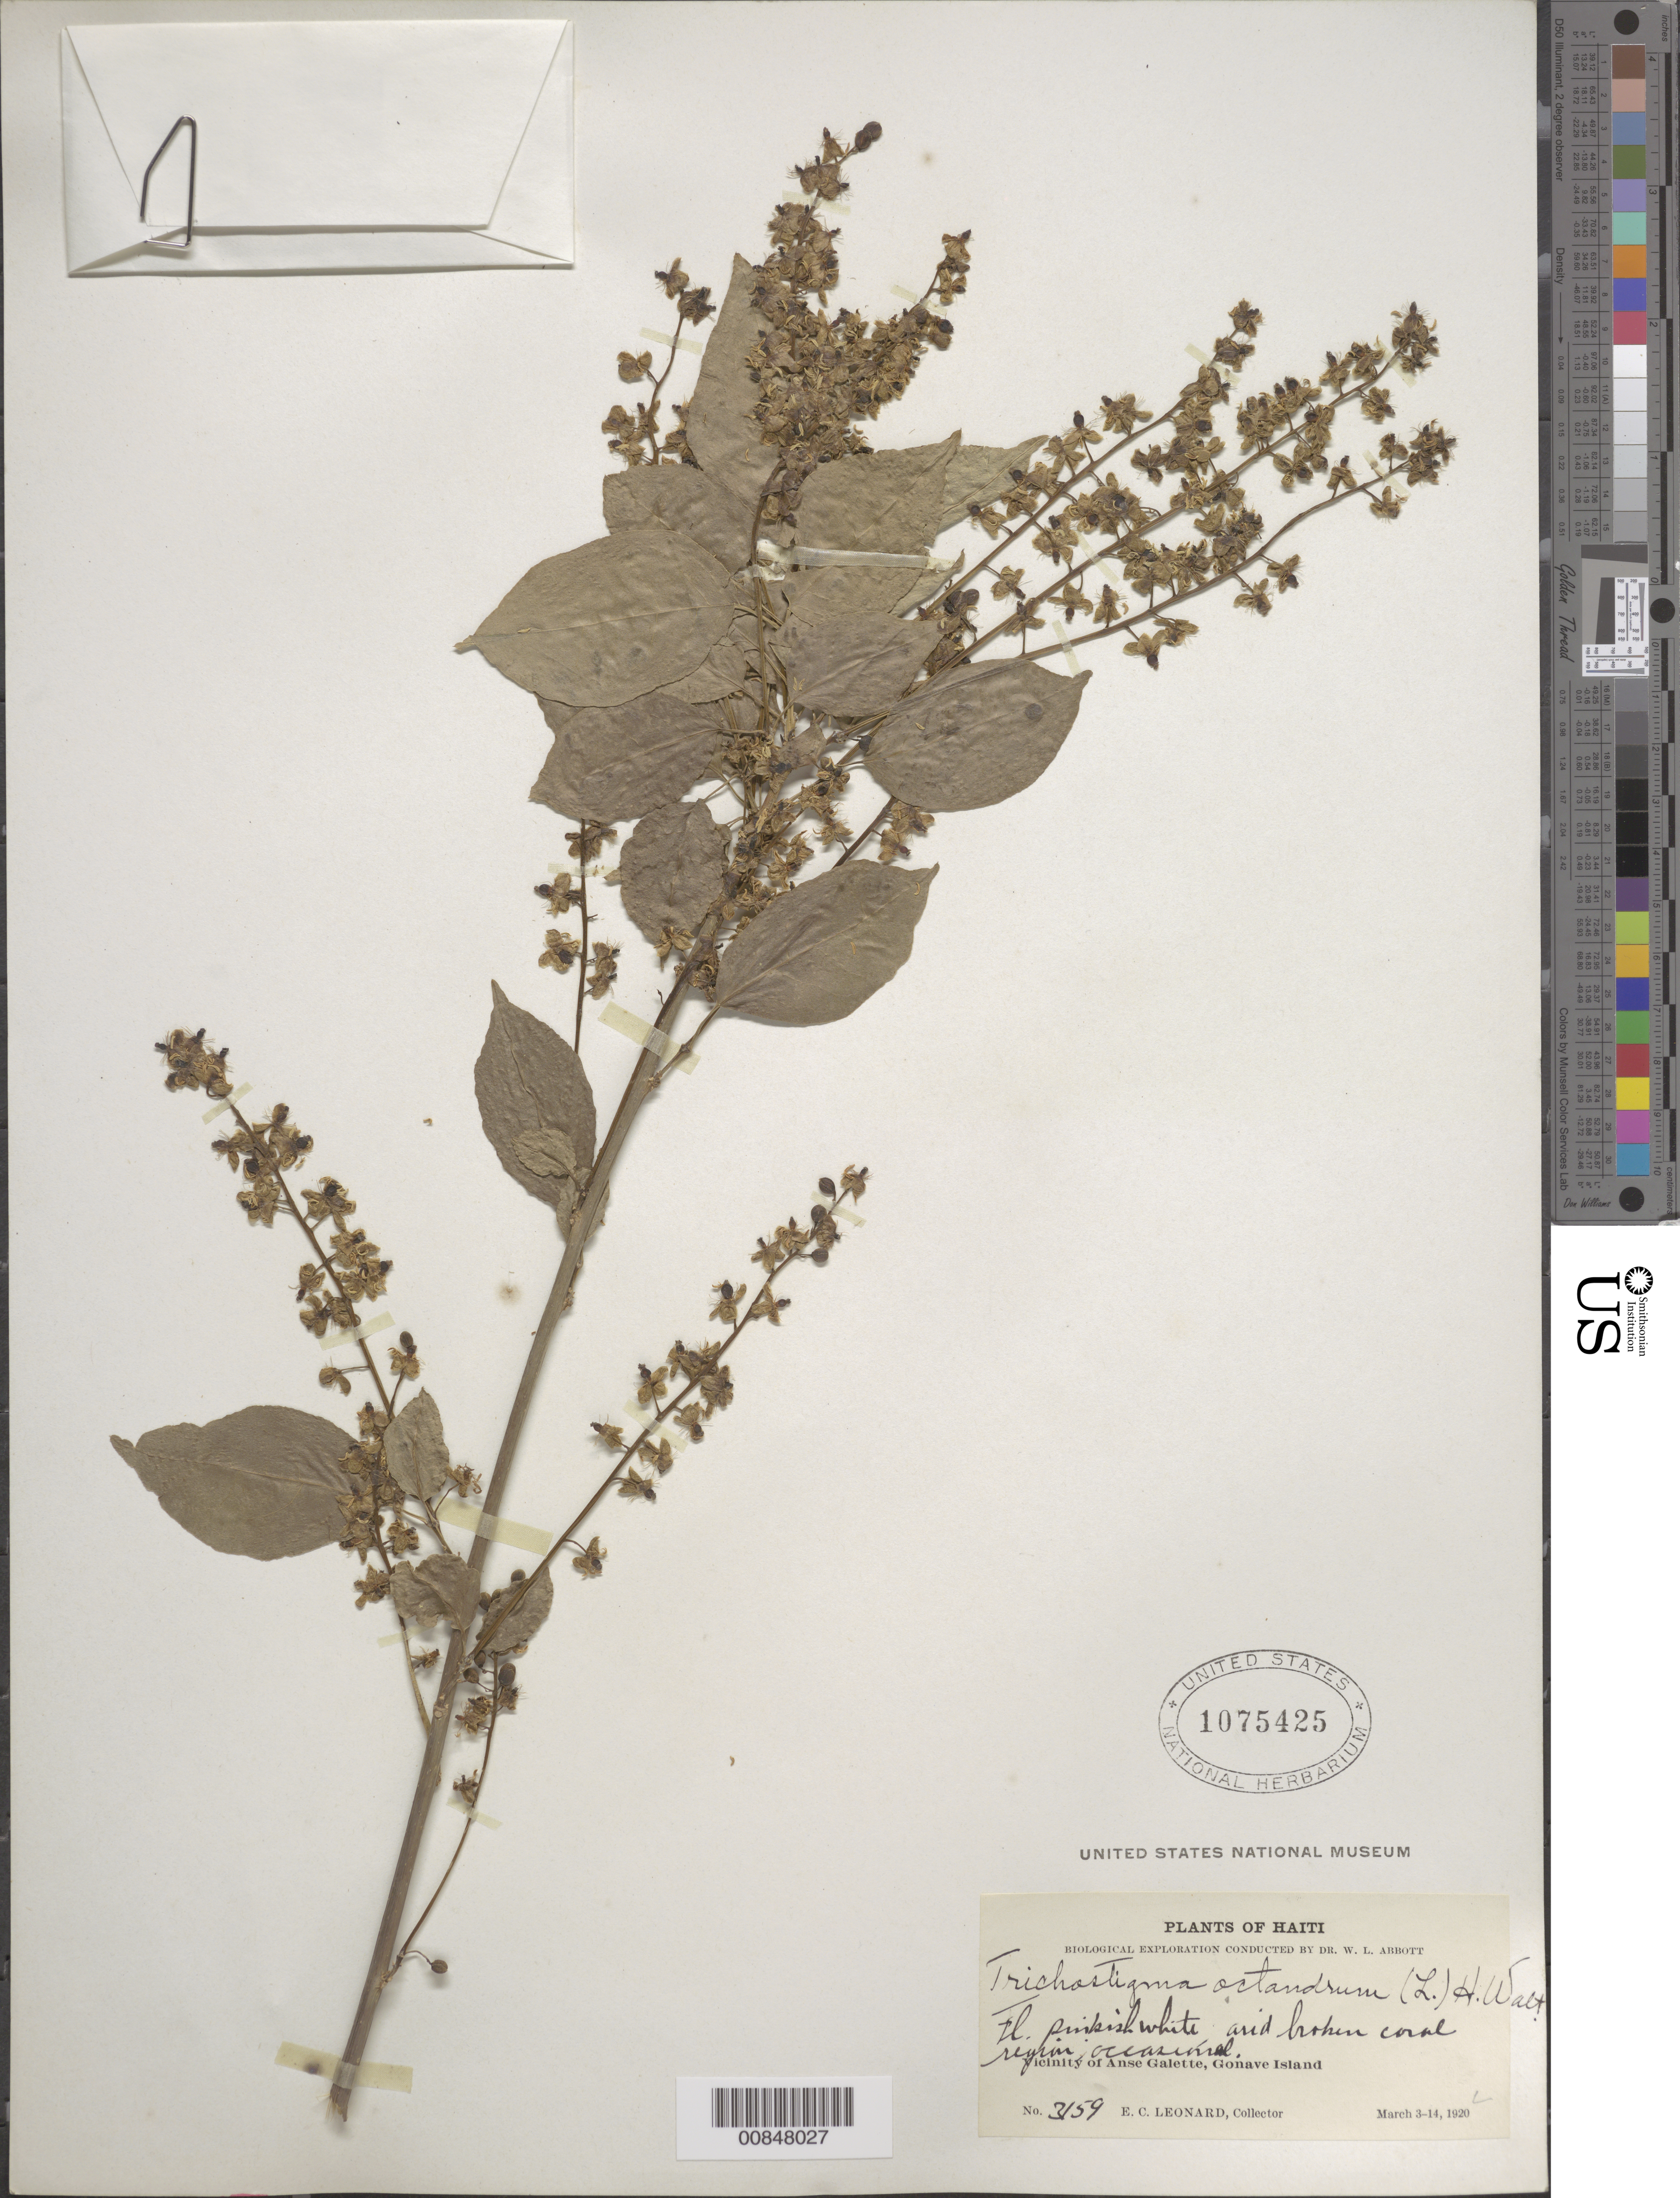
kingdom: Plantae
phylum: Tracheophyta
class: Magnoliopsida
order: Caryophyllales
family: Phytolaccaceae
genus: Trichostigma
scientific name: Trichostigma octandrum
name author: (L.) H. Walter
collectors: E. C. Leonard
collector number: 3159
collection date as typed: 03 Mar 1920 to 14 Mar 1920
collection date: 1920-03-03/1920-03-14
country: Haiti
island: Gonave I.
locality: Vicinity of Anse Galette, Gonave Island.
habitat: Arid broken coral region.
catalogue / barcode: US 1075425